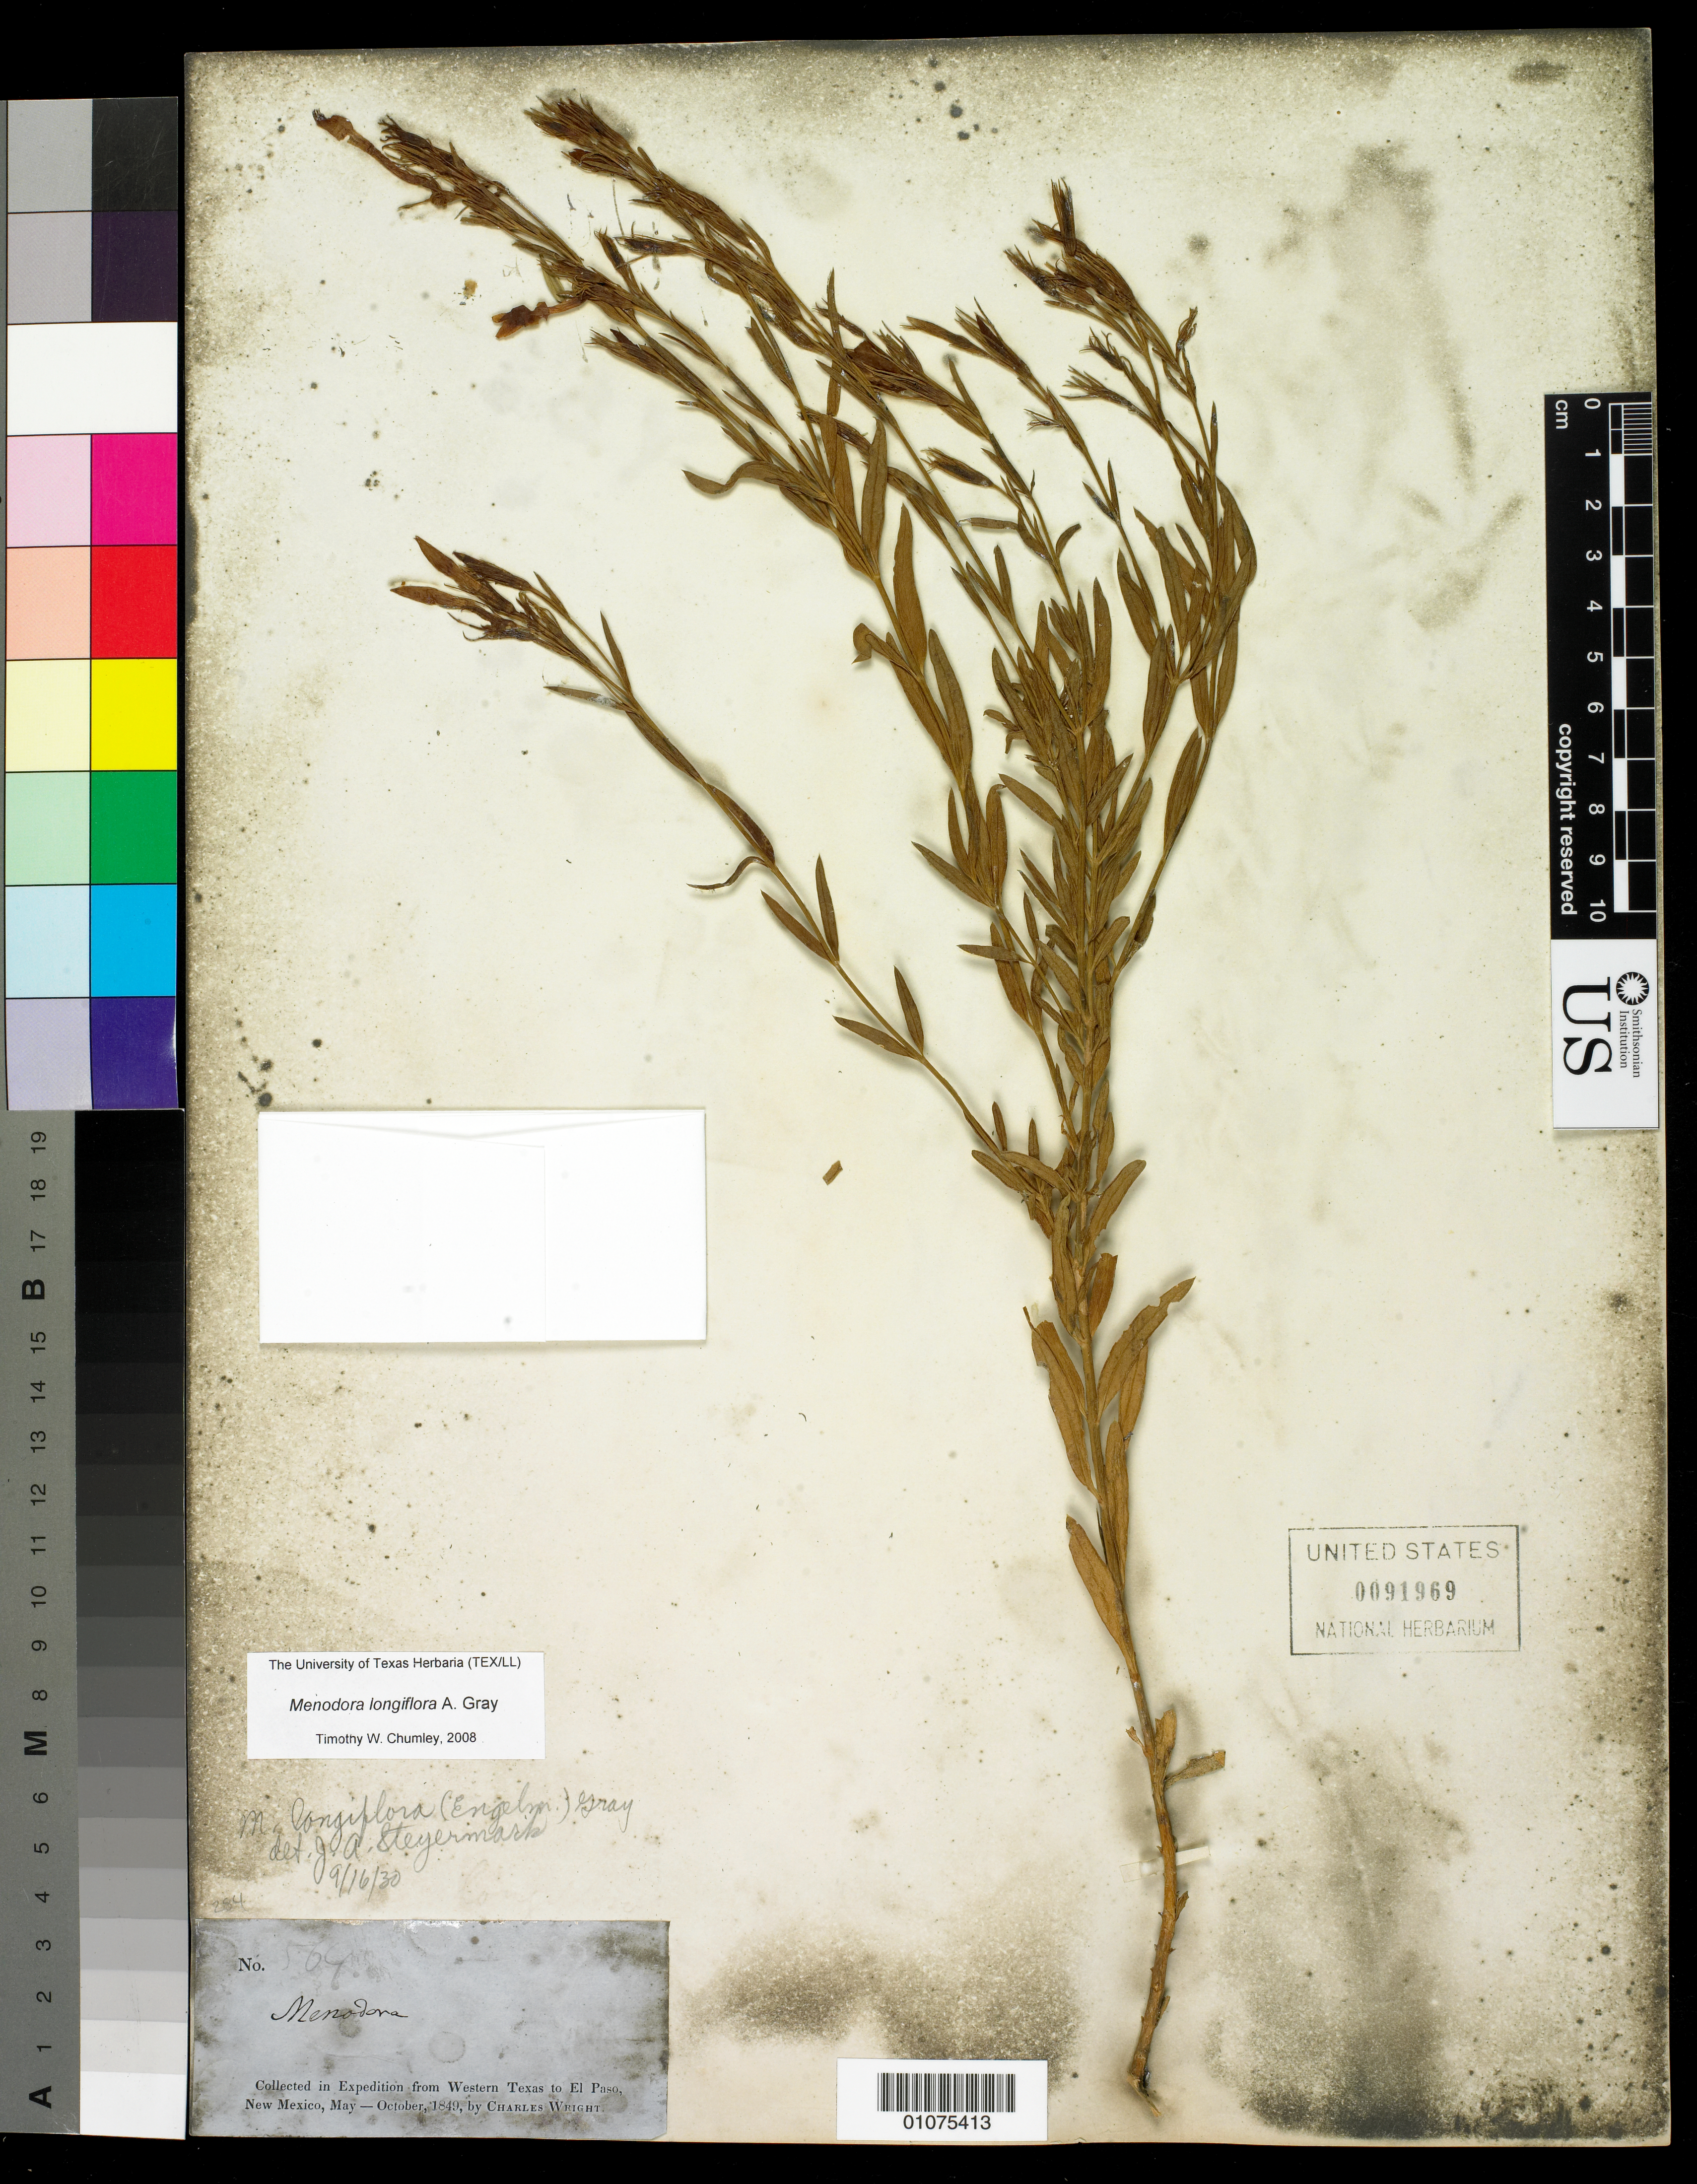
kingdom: Plantae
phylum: Tracheophyta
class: Magnoliopsida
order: Lamiales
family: Oleaceae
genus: Menodora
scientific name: Menodora longiflora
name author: A. Gray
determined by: Chumley, T. W., (TEX)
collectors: C. Wright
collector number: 564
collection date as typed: May 1849 to -- Oct 1849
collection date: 1849-05/1849-10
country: United States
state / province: New Mexico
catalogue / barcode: US 91969